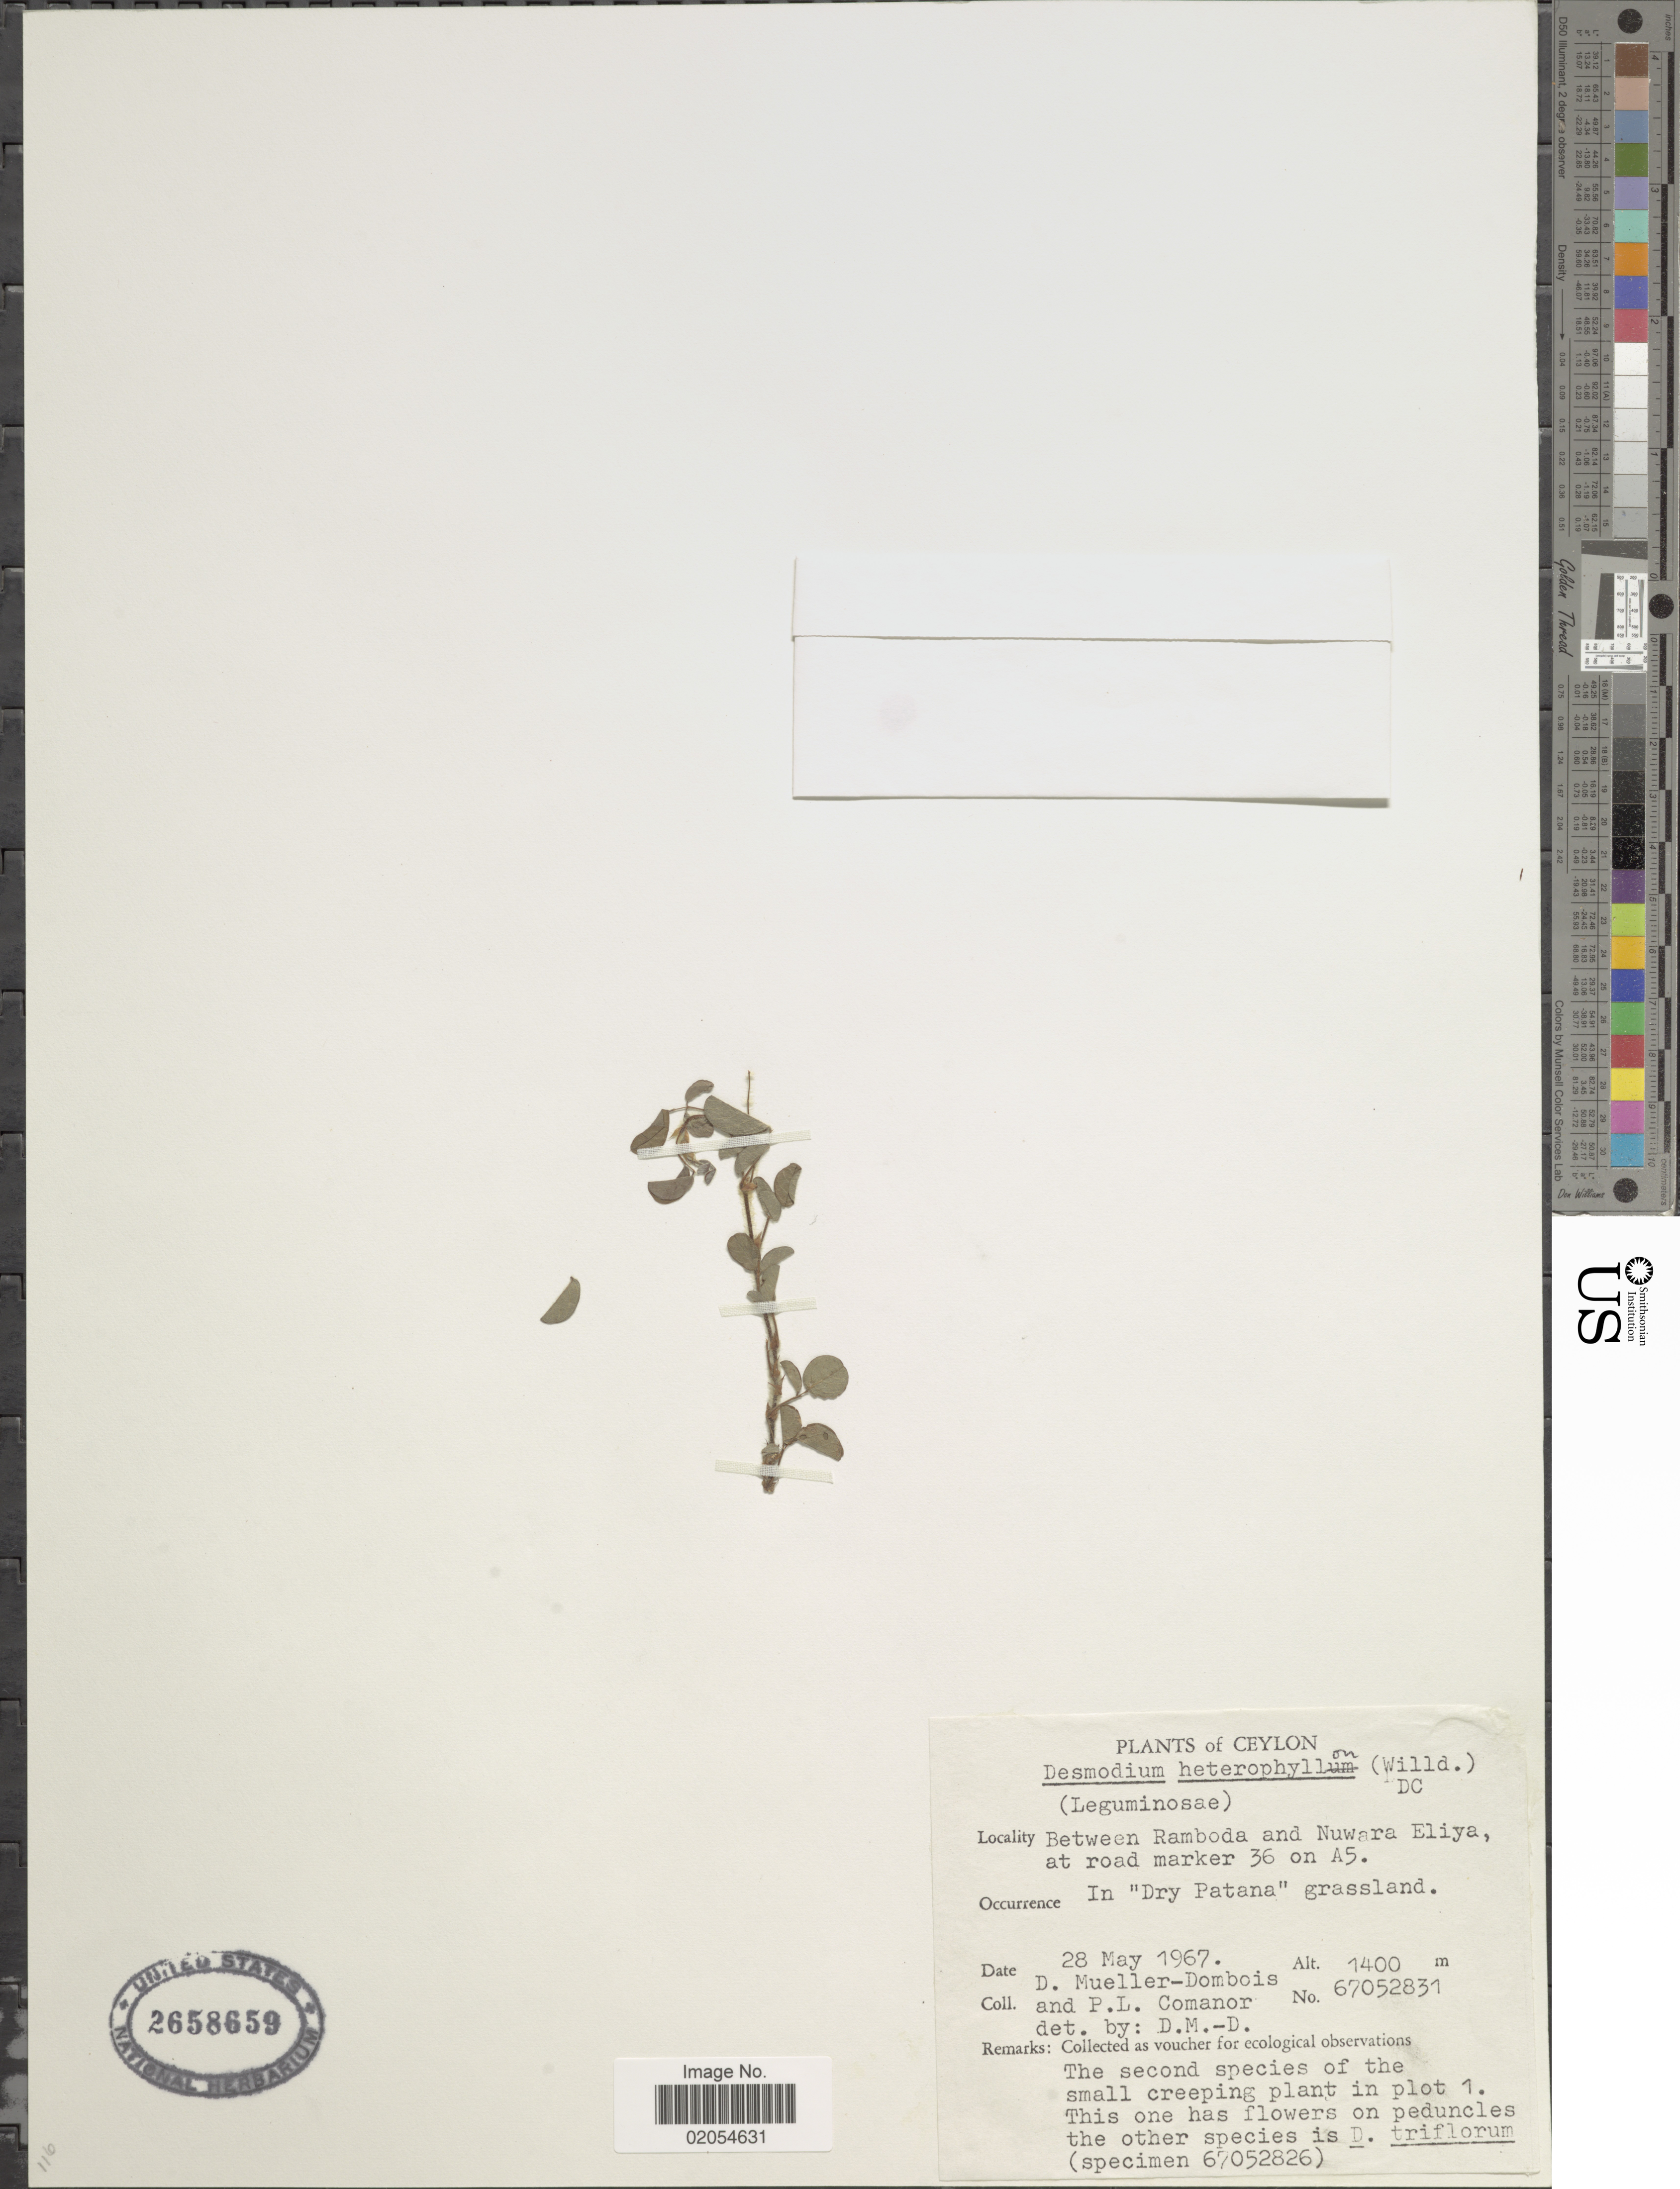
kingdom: Plantae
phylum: Tracheophyta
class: Magnoliopsida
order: Fabales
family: Fabaceae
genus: Grona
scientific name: Grona heterophylla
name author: (Willd.) H. Ohashi & K. Ohashi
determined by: Strong, Mark T., (BOT), Smithsonian Institution - National Museum of Natural History (UNITED STATES)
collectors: D. Mueller-Dombois & P. Comanor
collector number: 67052831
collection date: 1967-05-28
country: Sri Lanka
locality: Ceylon. Between Ramboda and Nuwara Eliya, at road marker 36 and A5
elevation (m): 1400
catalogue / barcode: US 2658659